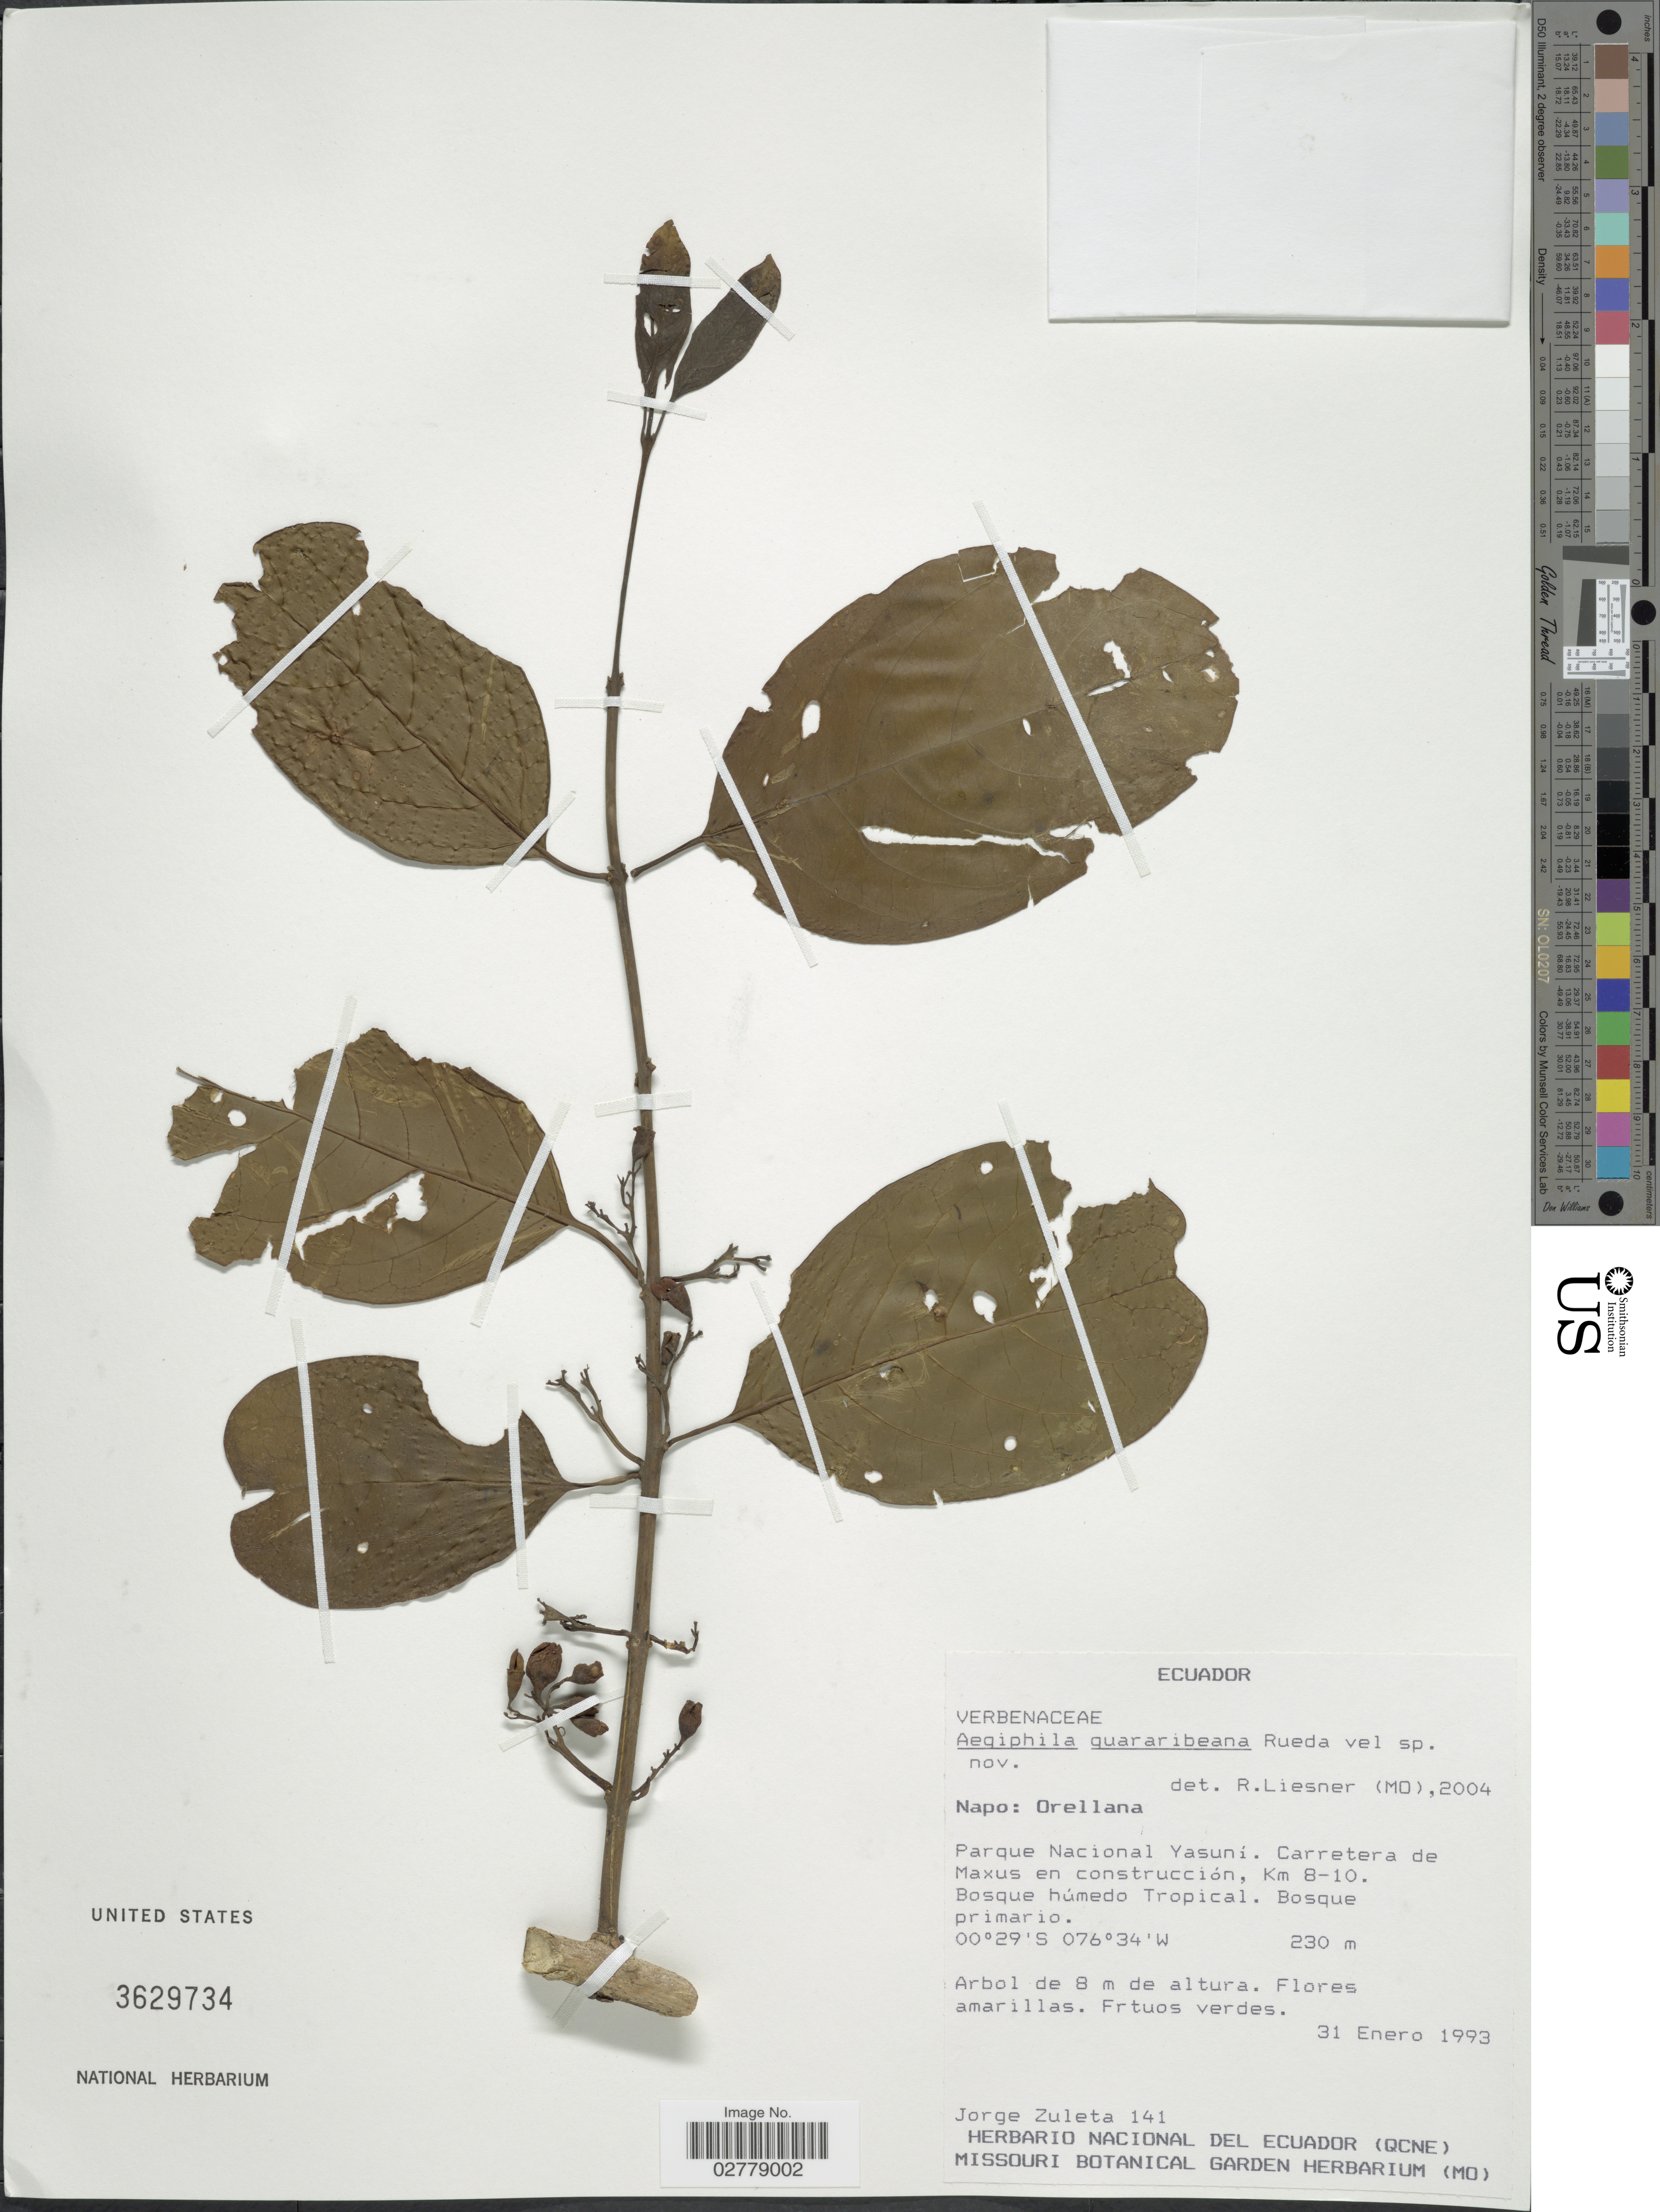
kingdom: Plantae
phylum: Tracheophyta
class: Magnoliopsida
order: Lamiales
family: Lamiaceae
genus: Aegiphila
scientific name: Aegiphila quararibeana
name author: Rueda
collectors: J. Zuleta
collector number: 141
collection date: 1993-01-31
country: Ecuador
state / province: Napo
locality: Orellana. Parque Nacional Yasuní. Carretera de Maxus en construcción, Km 8-10. Bosque húmedo Tropical.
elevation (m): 230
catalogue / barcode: US 3629734